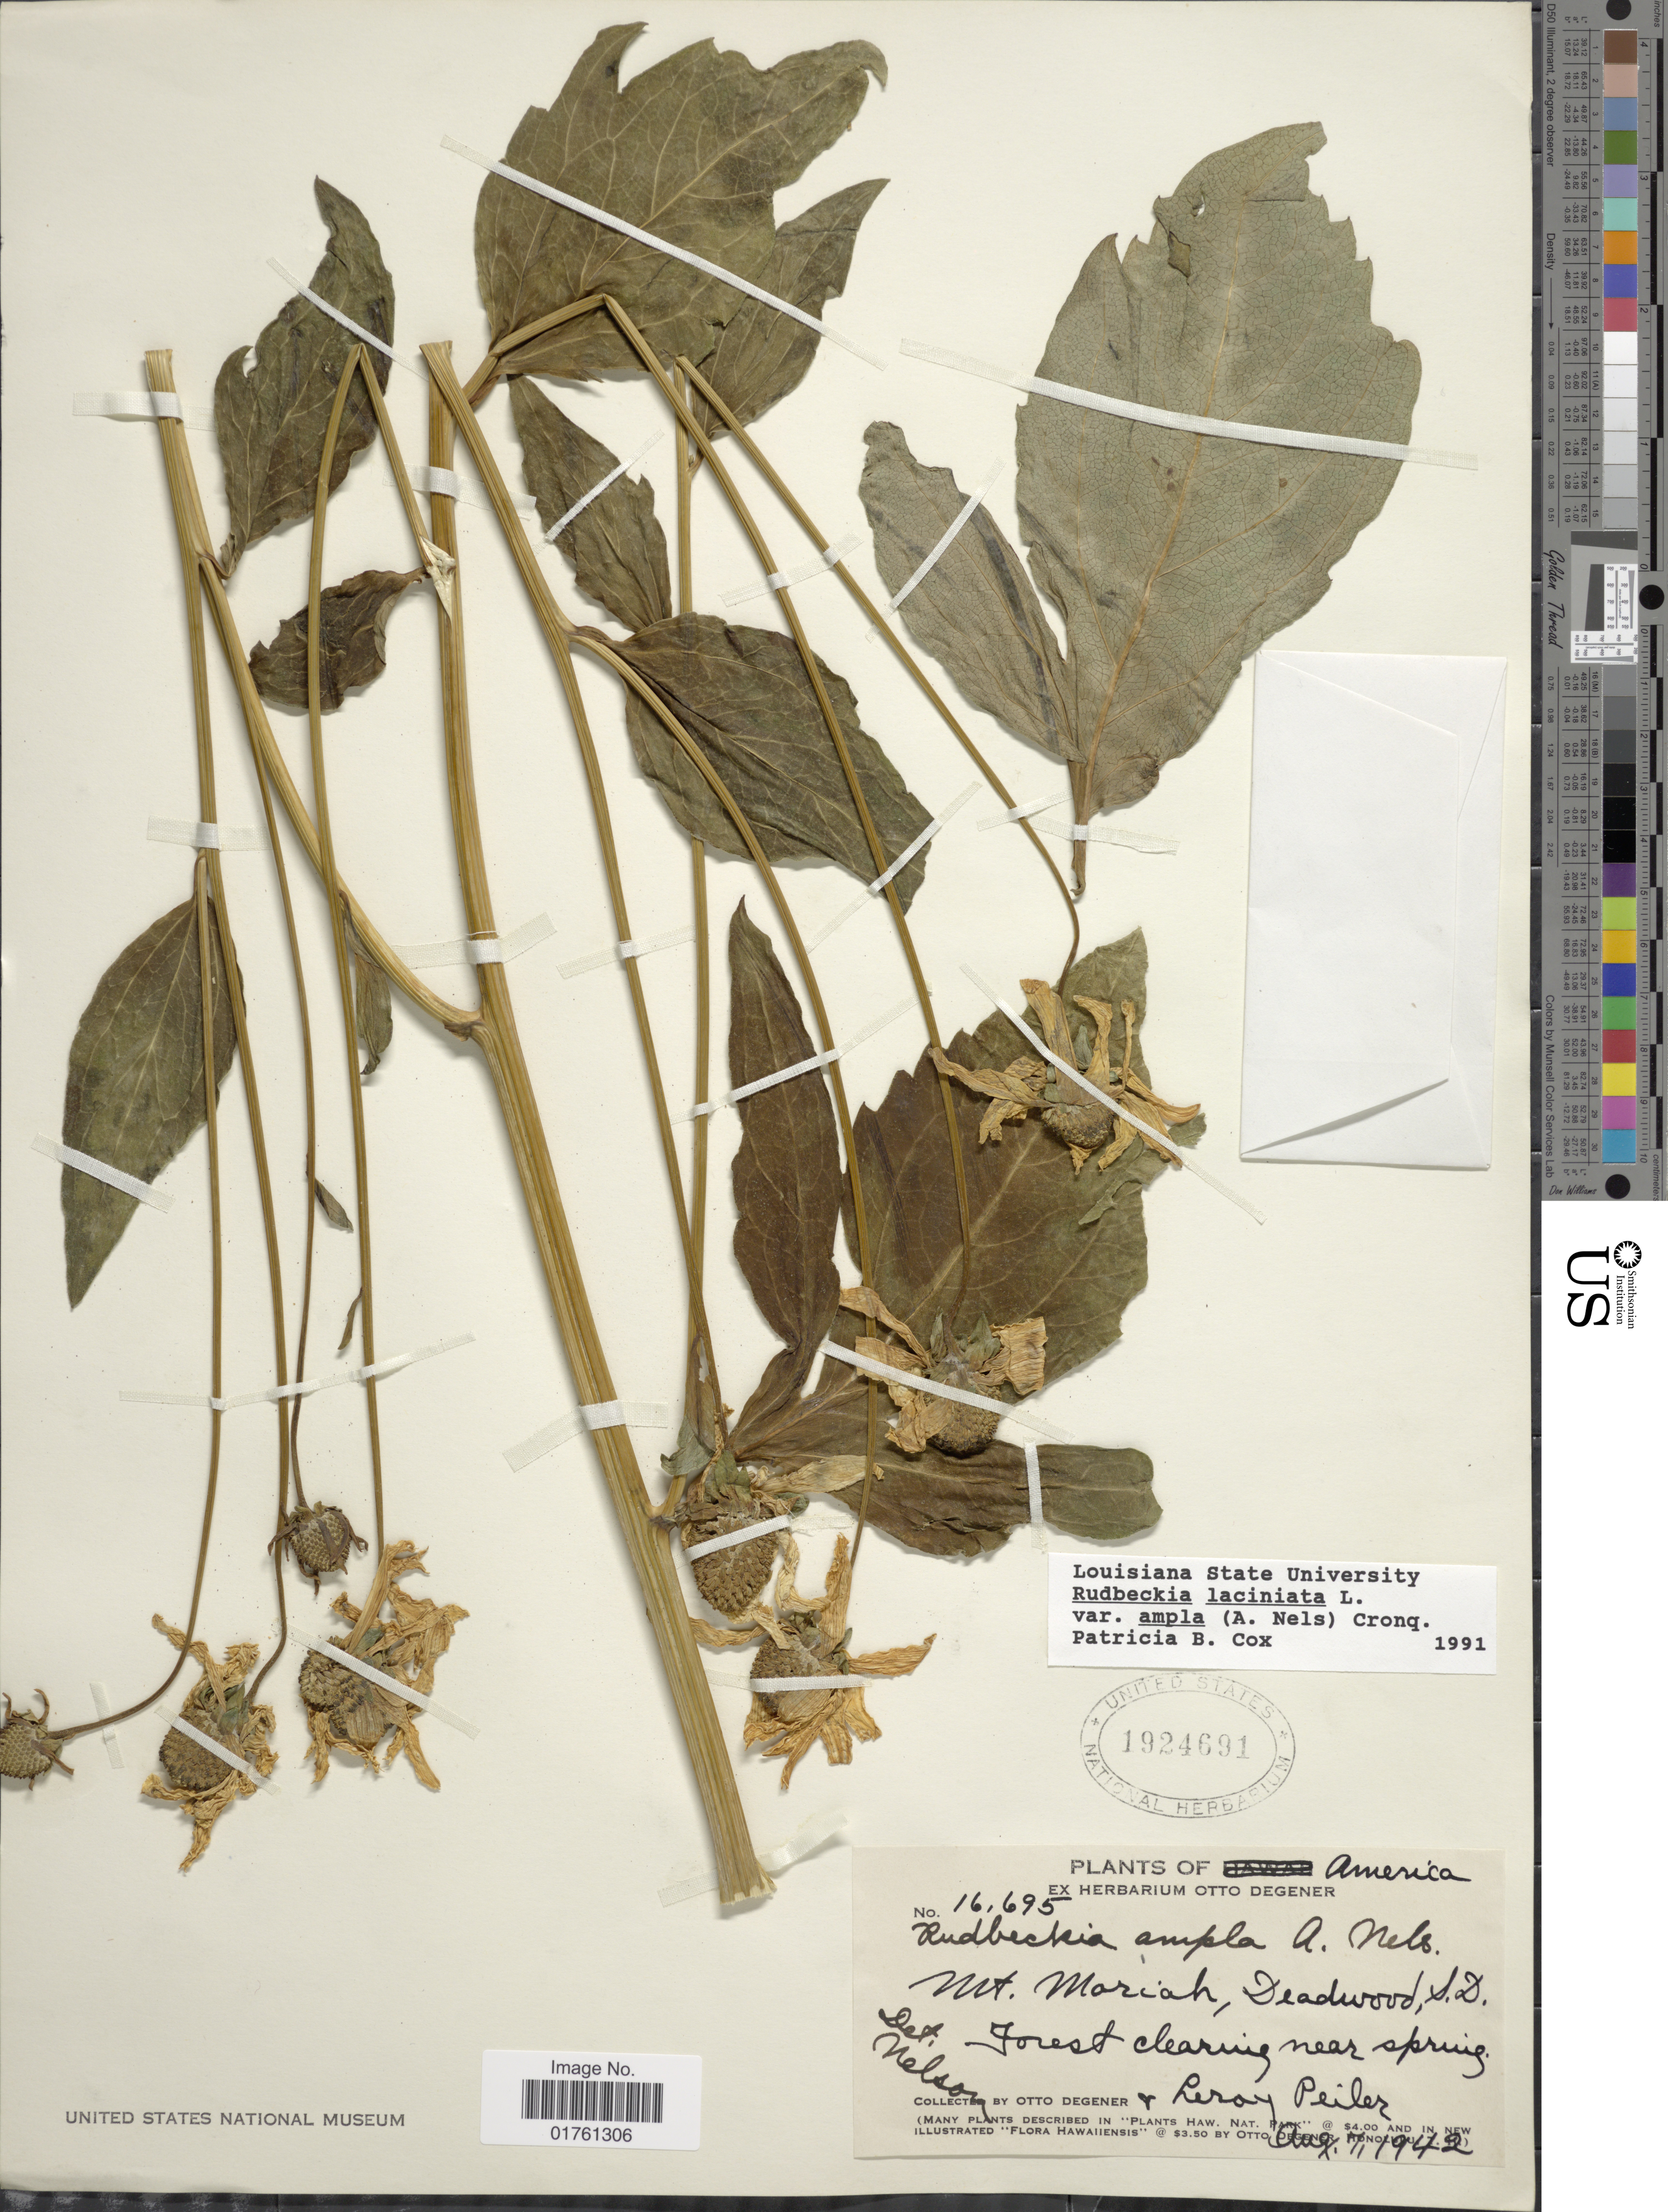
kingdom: Plantae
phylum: Tracheophyta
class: Magnoliopsida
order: Asterales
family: Asteraceae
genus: Rudbeckia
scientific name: Rudbeckia laciniata var. ampla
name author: (A. Nelson) Cronq.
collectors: O. Degener & L. Peiler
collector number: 16695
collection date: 1942-08-07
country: United States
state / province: South Dakota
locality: America, Mt. Mariah, Deadwood, S.D., Forest clearing near spring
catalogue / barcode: US 1924691